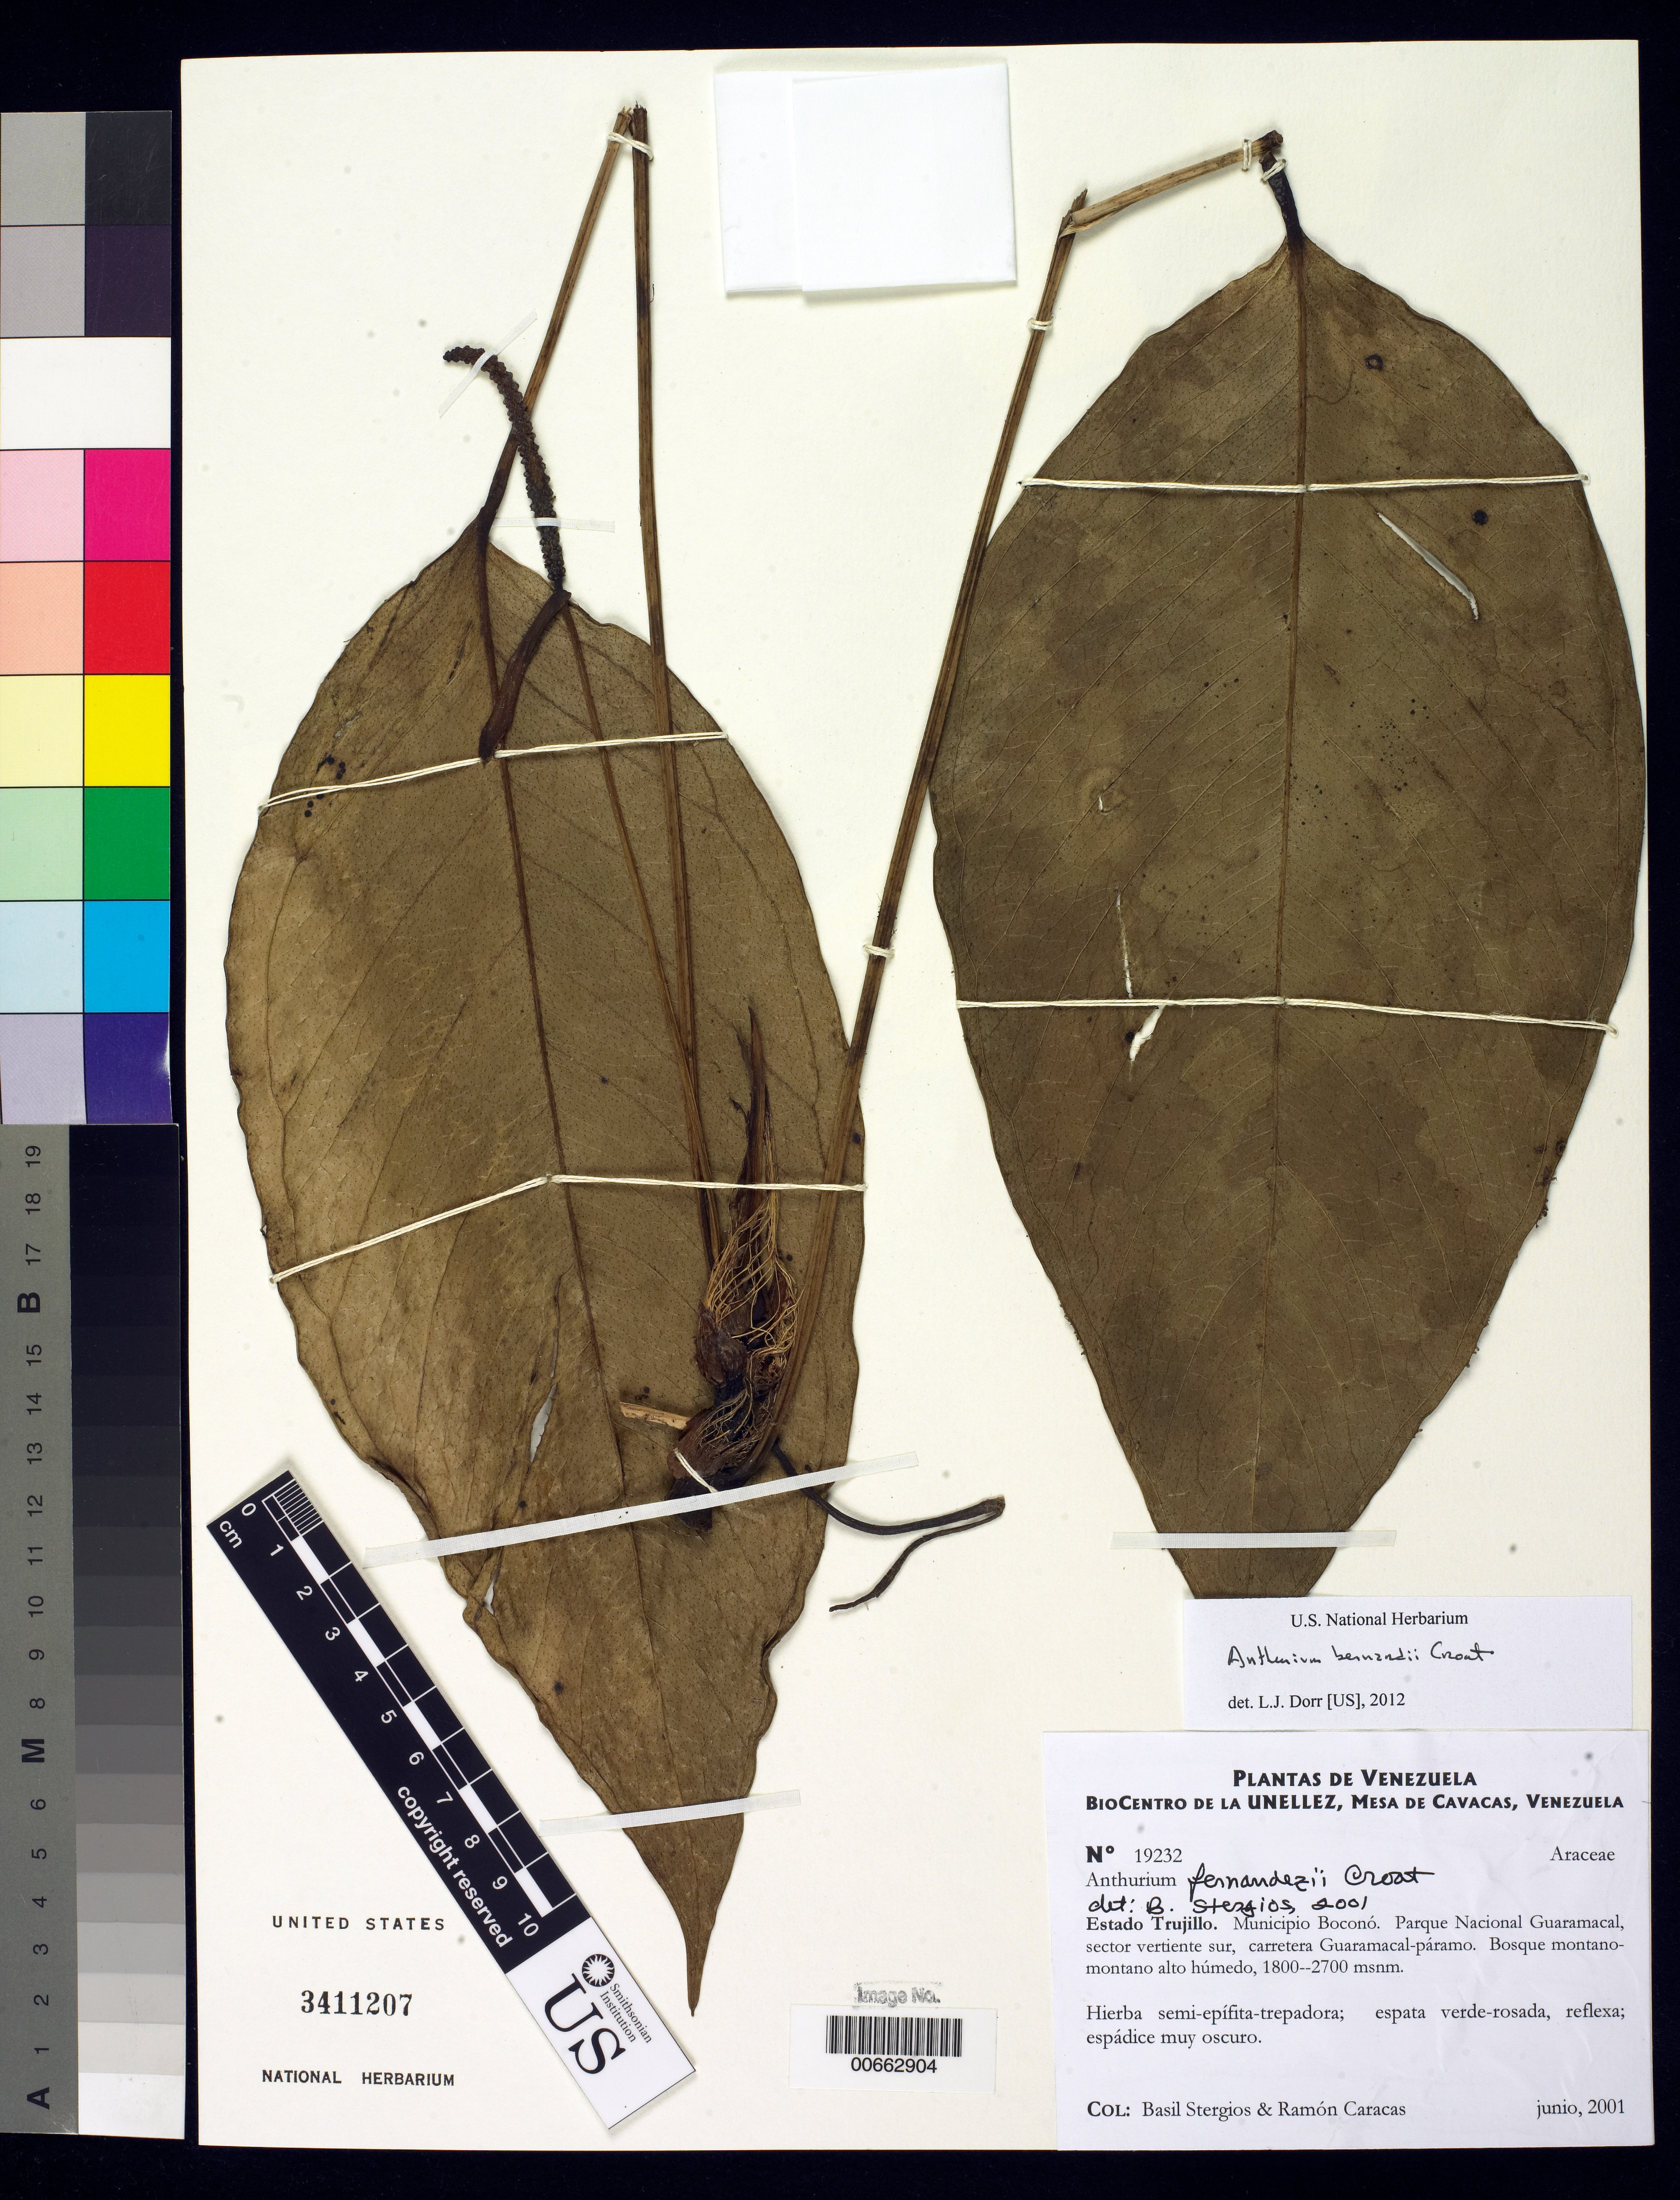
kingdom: Plantae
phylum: Tracheophyta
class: Liliopsida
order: Alismatales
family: Araceae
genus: Anthurium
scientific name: Anthurium bernardii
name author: Croat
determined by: Dorr, L. J., (BOT), Smithsonian Institution - National Museum of Natural History (UNITED STATES)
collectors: B. G. Stergios & R. Caracas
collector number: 19232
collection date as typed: Jun 2001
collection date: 2001-06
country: Venezuela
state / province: Trujillo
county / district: Boconó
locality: Parque Nacional Guaramacal, sector vertiente sur, carretera Guaramacal-páramo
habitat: Bosque montano-montano alto húmedo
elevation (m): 1800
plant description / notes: PORT, US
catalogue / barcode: US 3411207